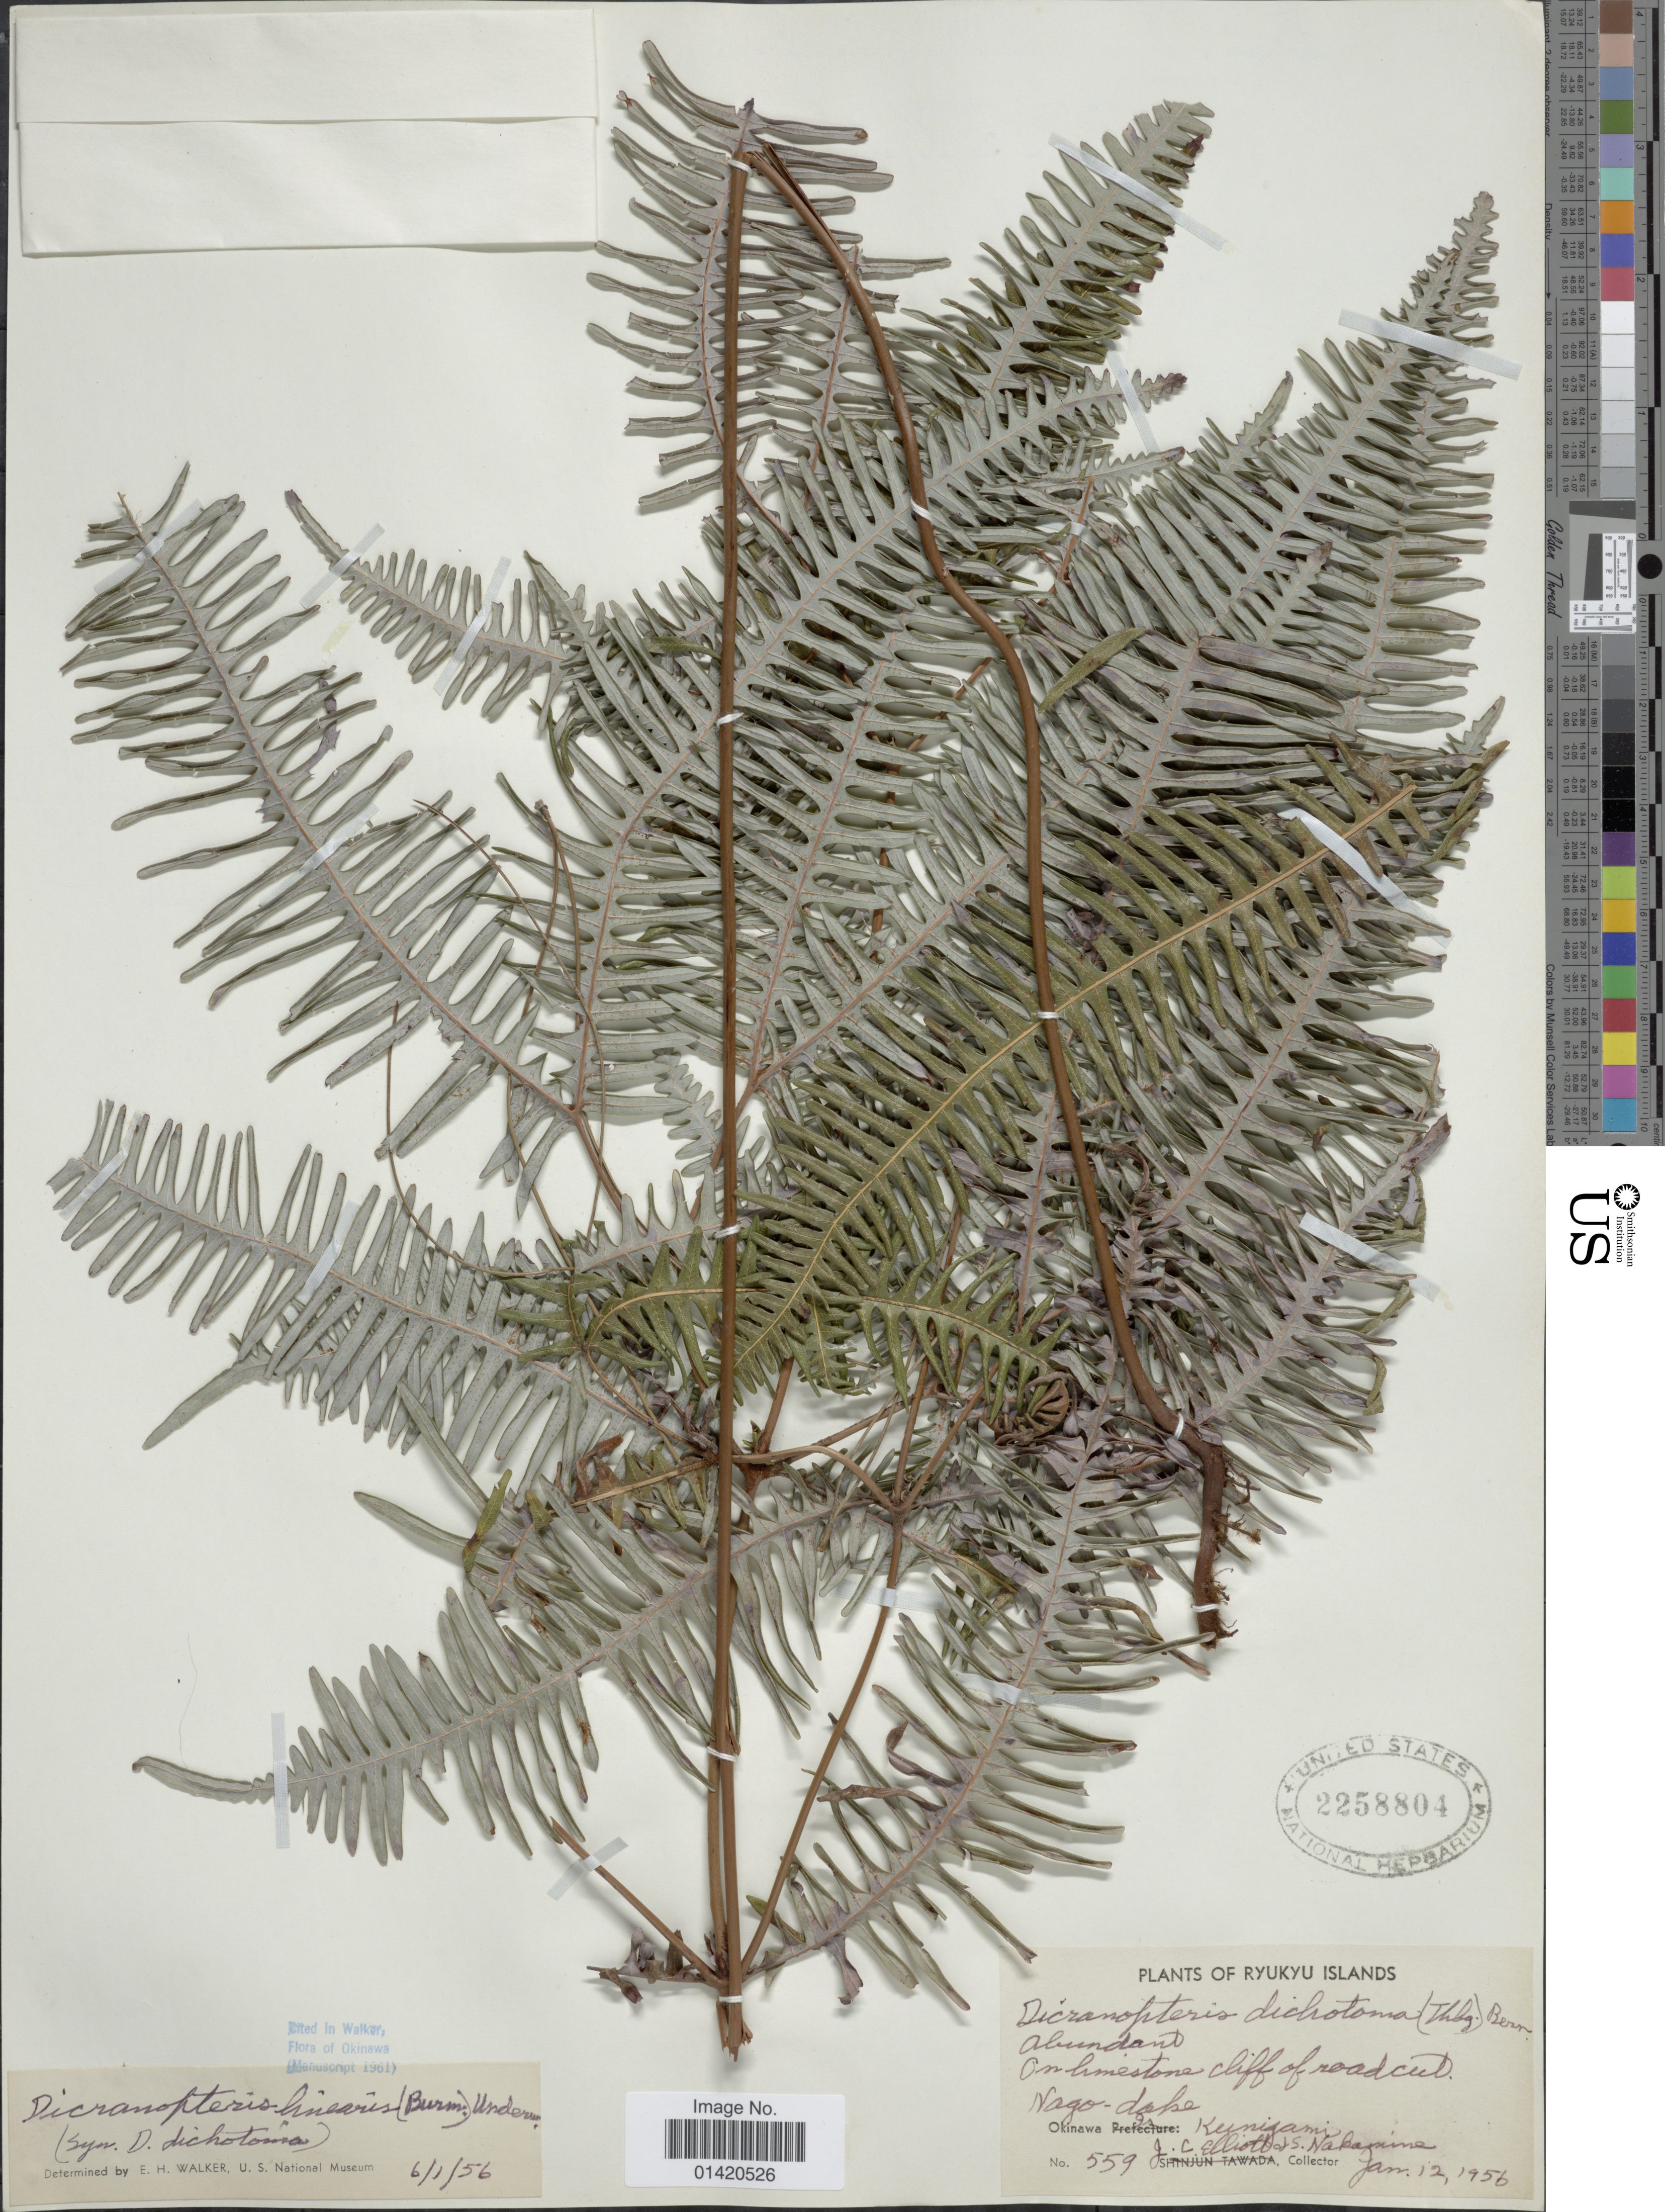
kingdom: Plantae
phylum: Tracheophyta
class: Polypodiopsida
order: Gleicheniales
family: Gleicheniaceae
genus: Dicranopteris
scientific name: Dicranopteris linearis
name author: (Burm. f.) Underw.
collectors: J. Elliot & K. Nakashima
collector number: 559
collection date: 1956-01-12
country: Japan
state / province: Okinawa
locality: Ryukyu Islands, Nago-dake, Kunigami.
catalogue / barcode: US 2258804